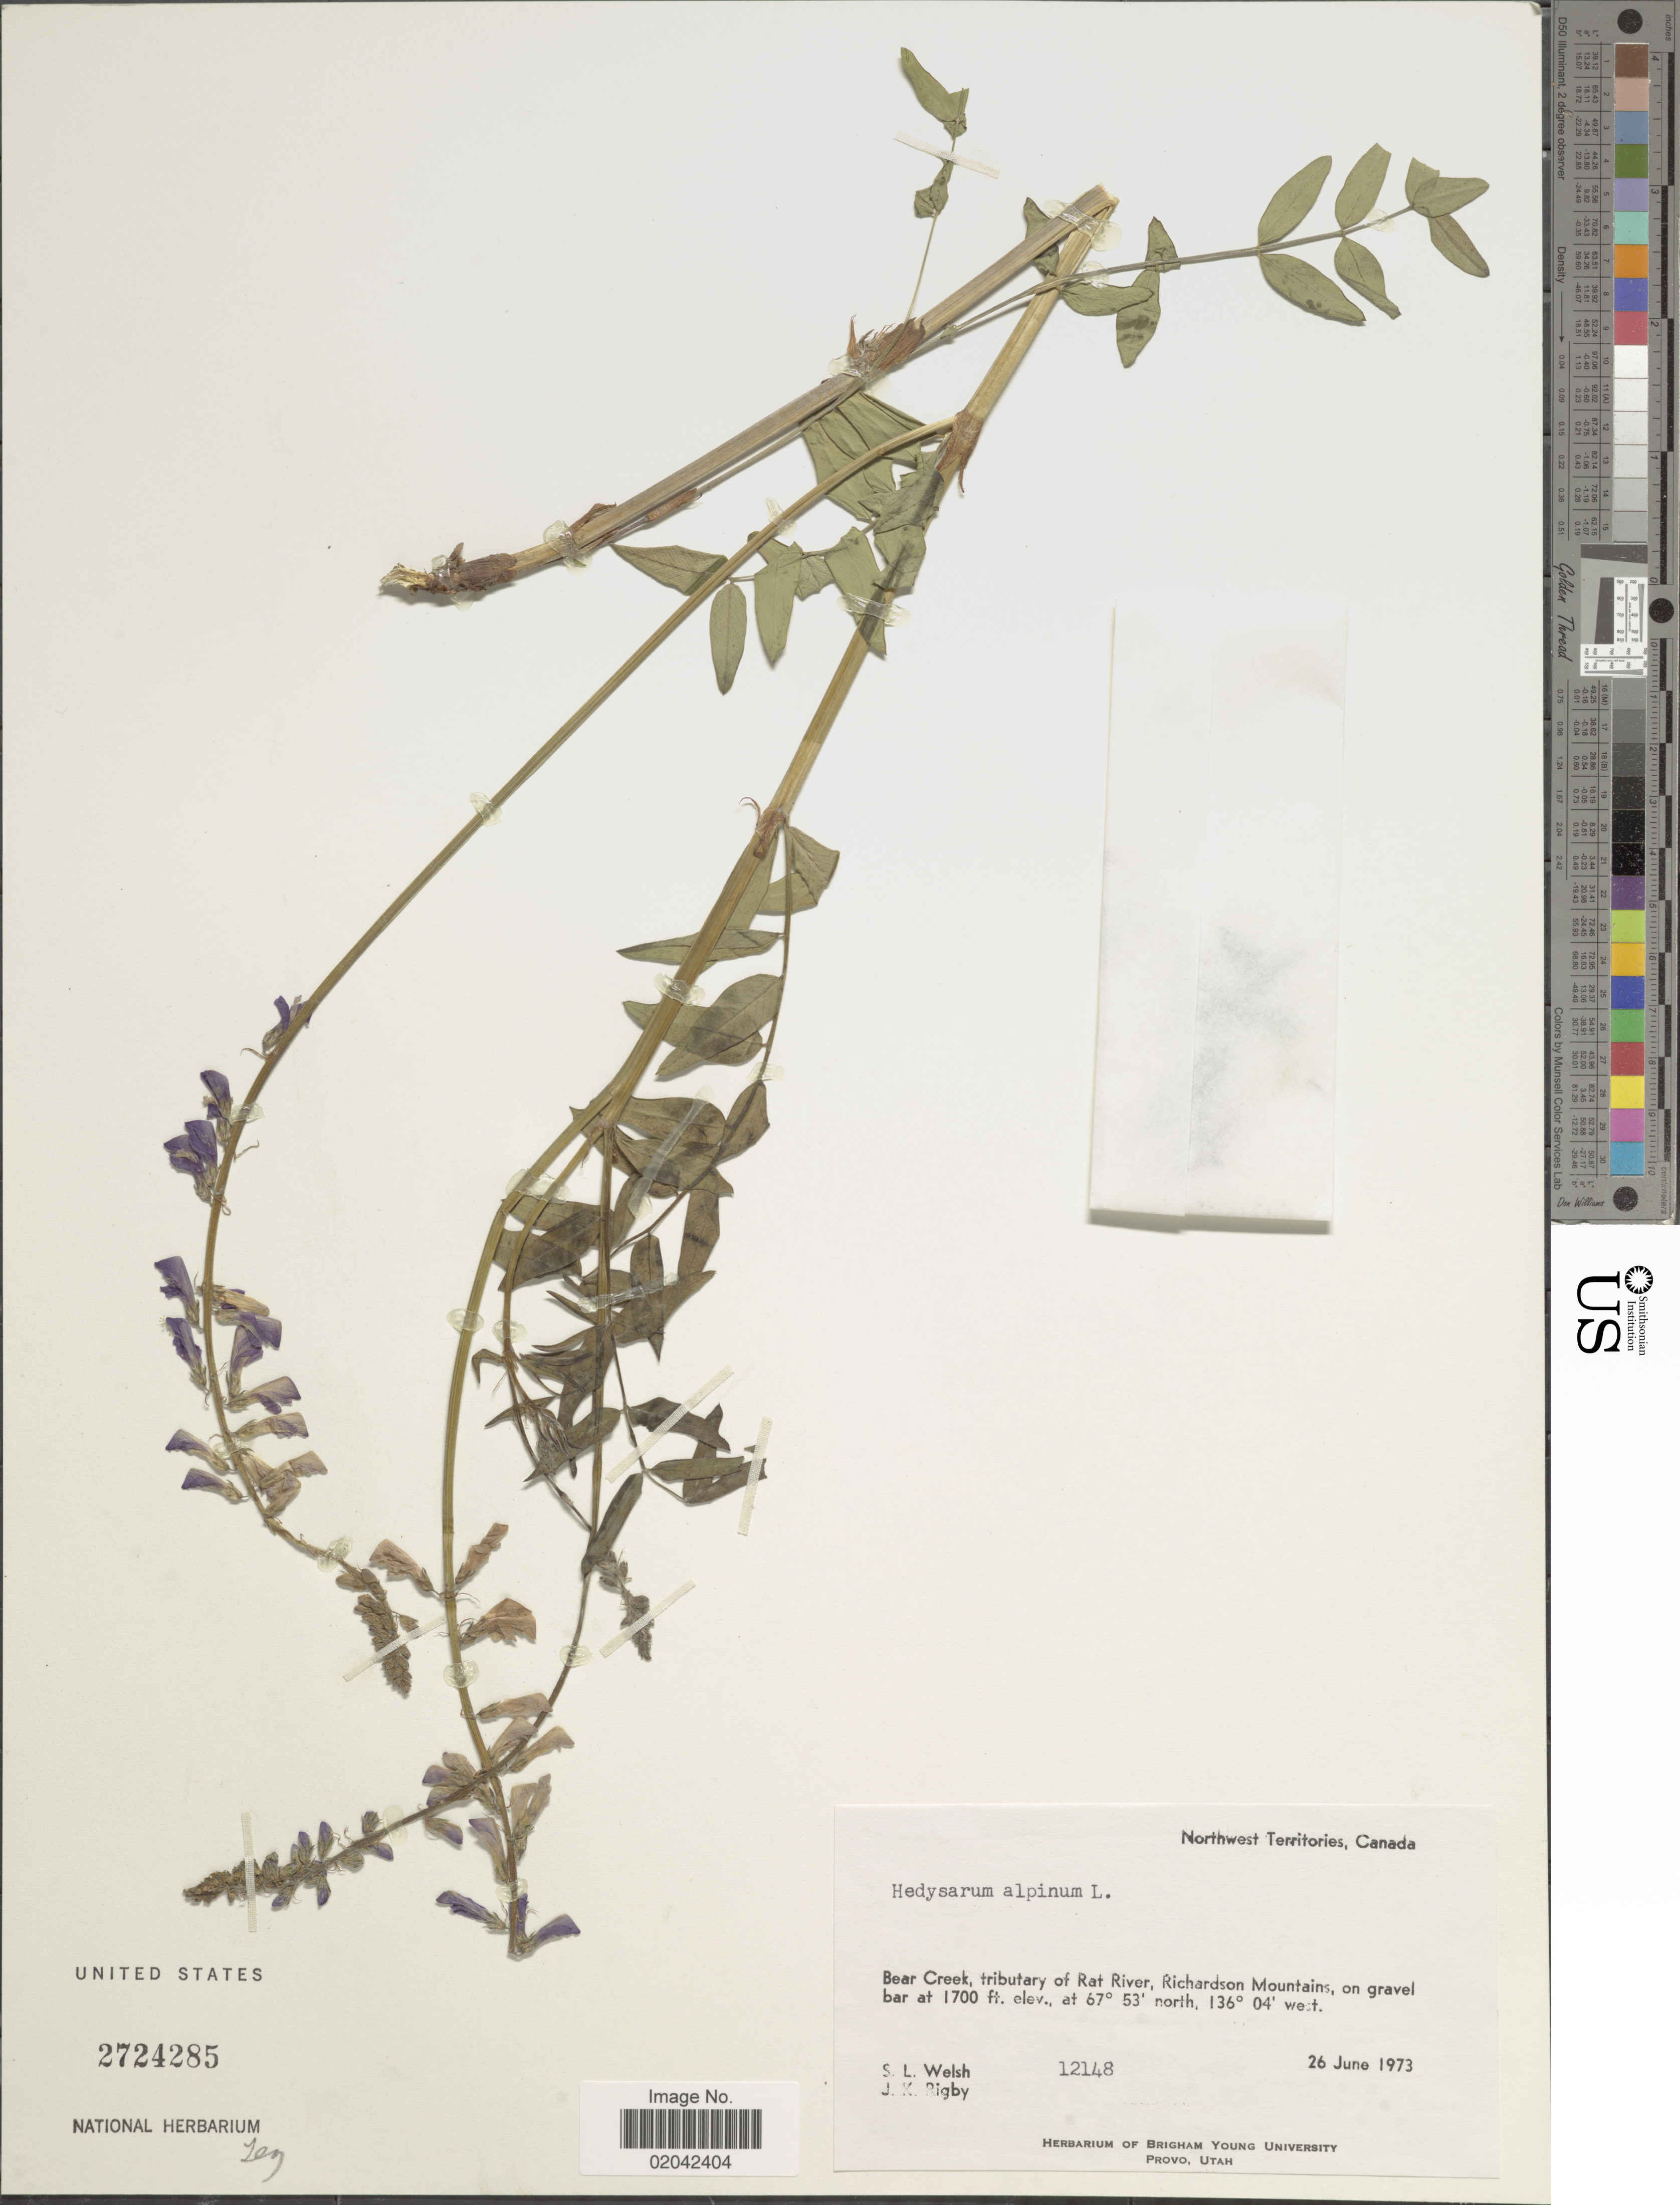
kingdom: Plantae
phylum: Tracheophyta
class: Magnoliopsida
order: Fabales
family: Fabaceae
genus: Hedysarum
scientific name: Hedysarum alpinum var. americanum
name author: Michx. ex Pursh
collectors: S. Welsh & J. Rigby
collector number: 12148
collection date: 1973-06-26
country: Canada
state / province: Northwest Territories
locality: Bear Creek, tributary of Rat River, Richardson Mountains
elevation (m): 518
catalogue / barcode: US 2724285